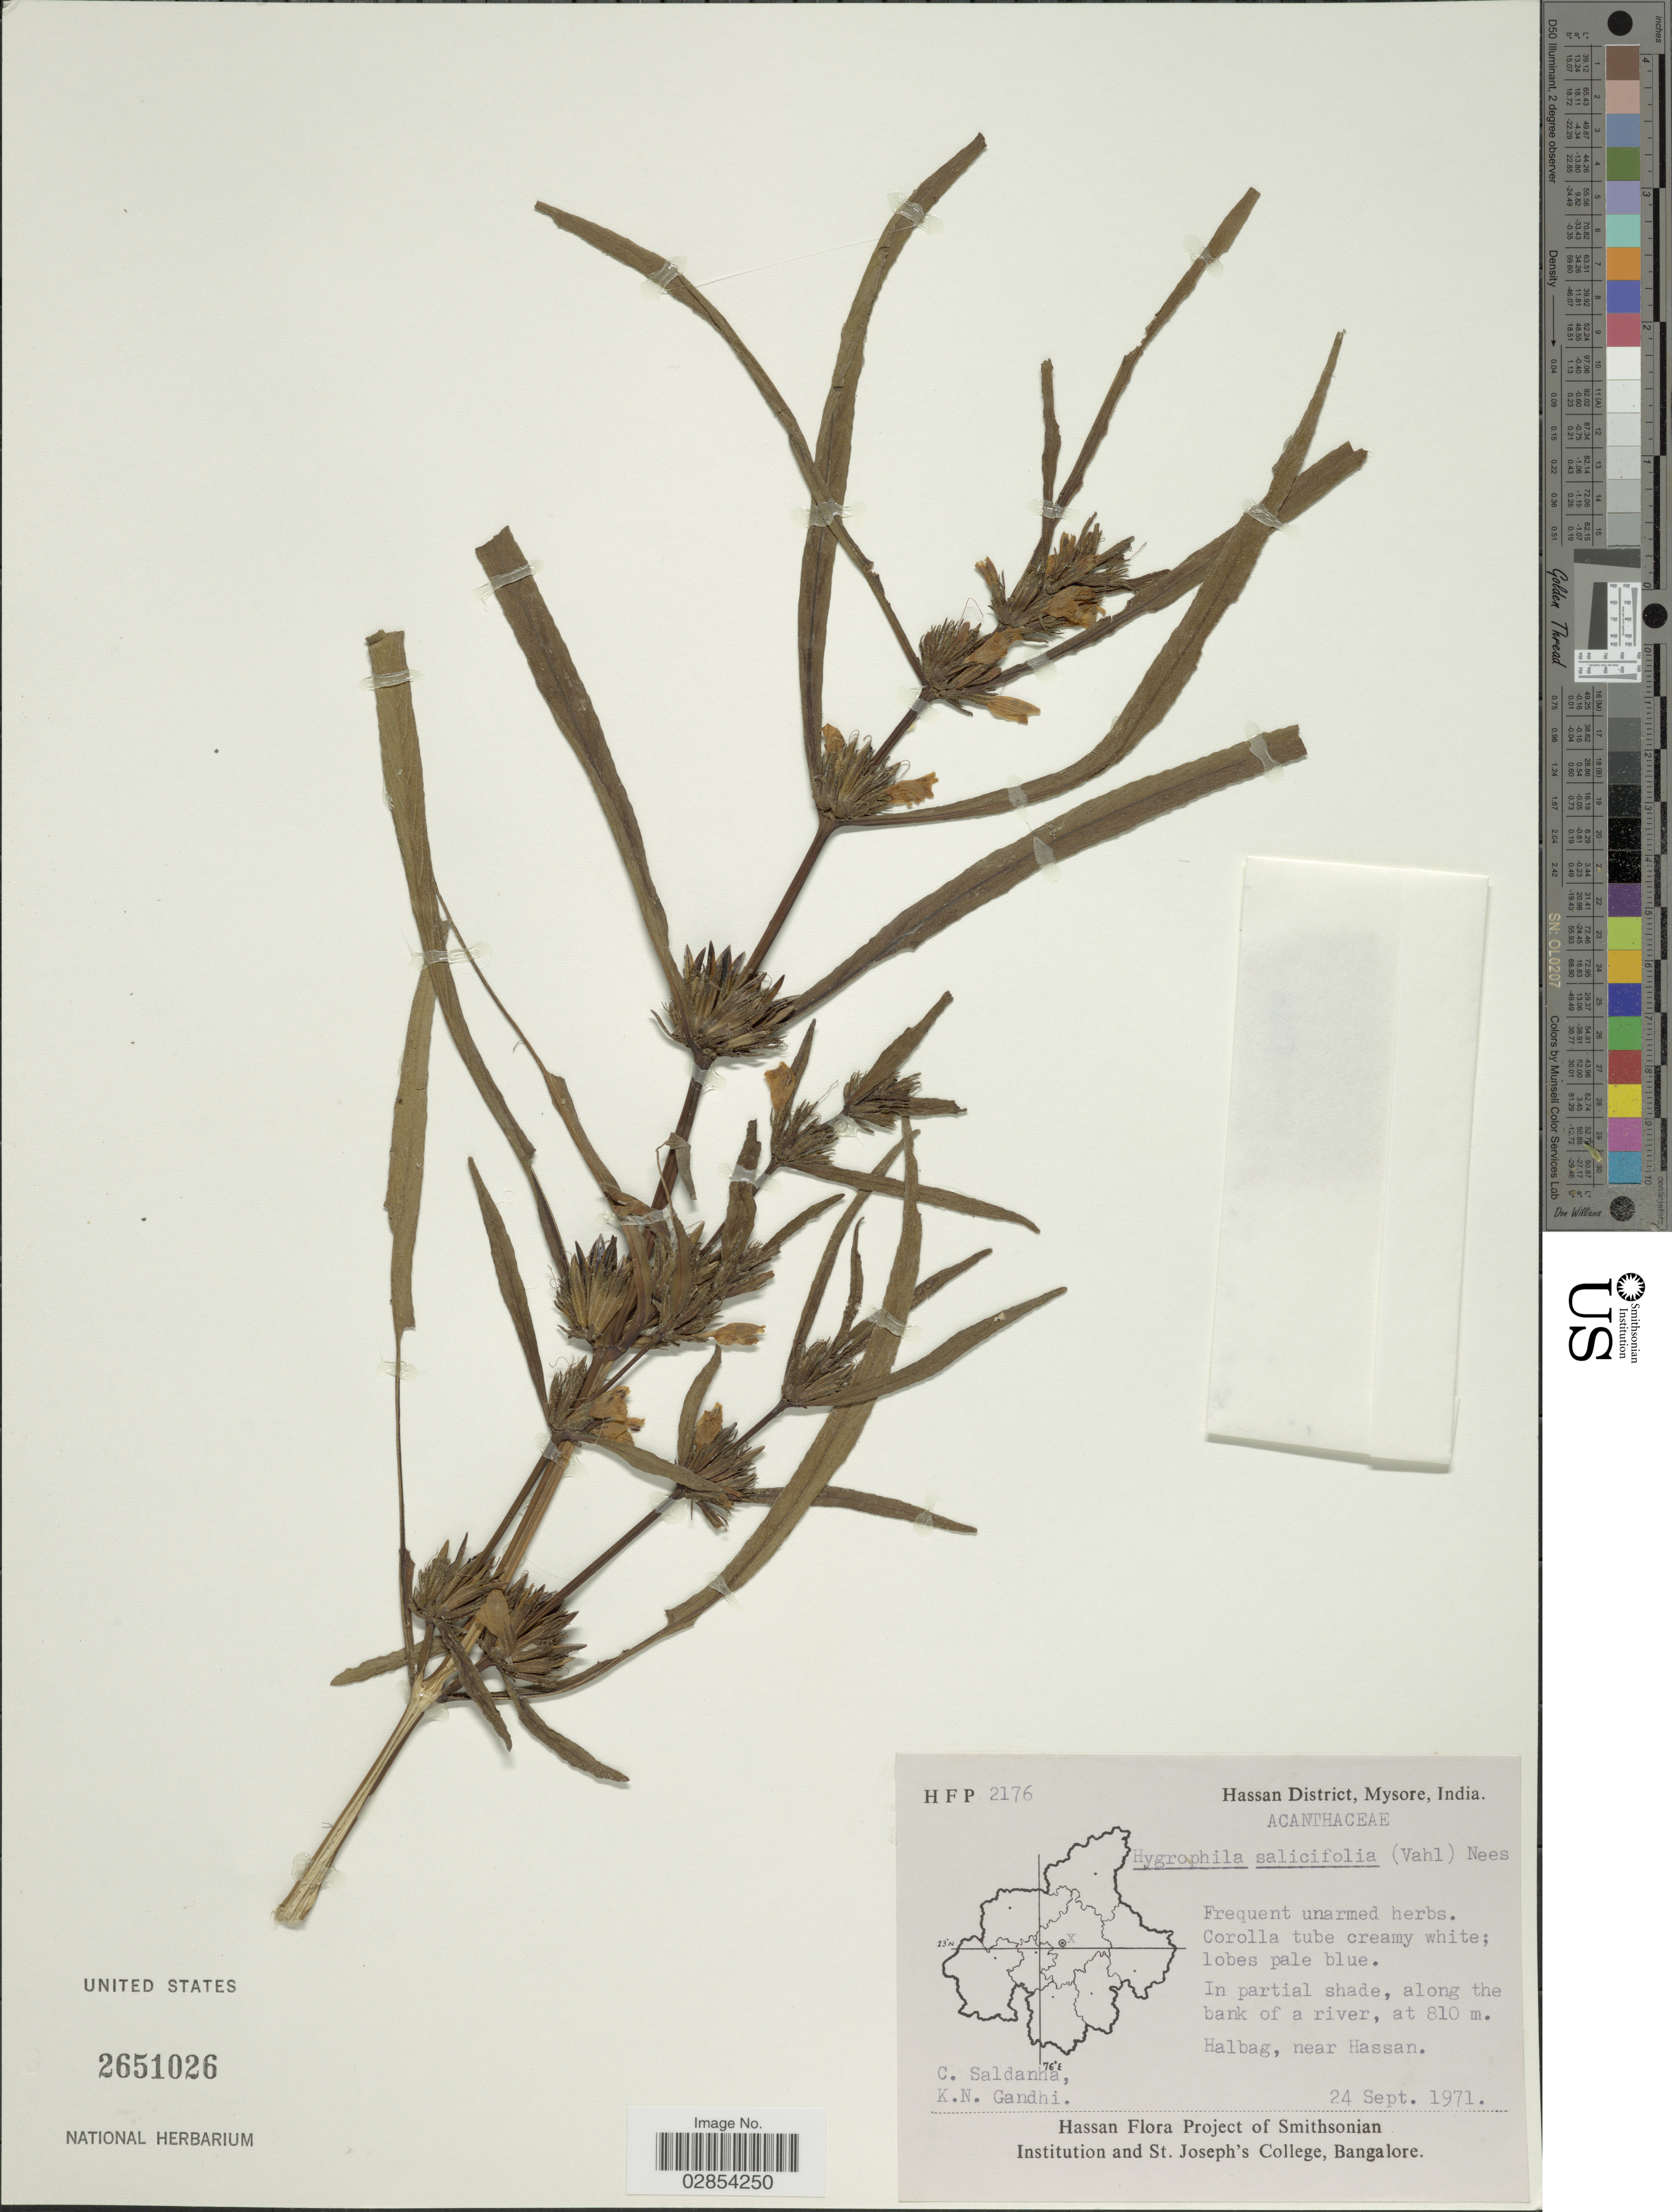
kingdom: Plantae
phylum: Tracheophyta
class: Magnoliopsida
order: Lamiales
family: Acanthaceae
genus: Hygrophila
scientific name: Hygrophila salicifolia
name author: (Vahl) Nees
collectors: C. Saldanha & K. N. Gandhi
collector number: HFP2176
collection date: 1971-09-24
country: India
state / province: Karnataka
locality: Hassan District, Mysore. Halbag, near Hassan.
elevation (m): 810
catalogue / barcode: US 2651026